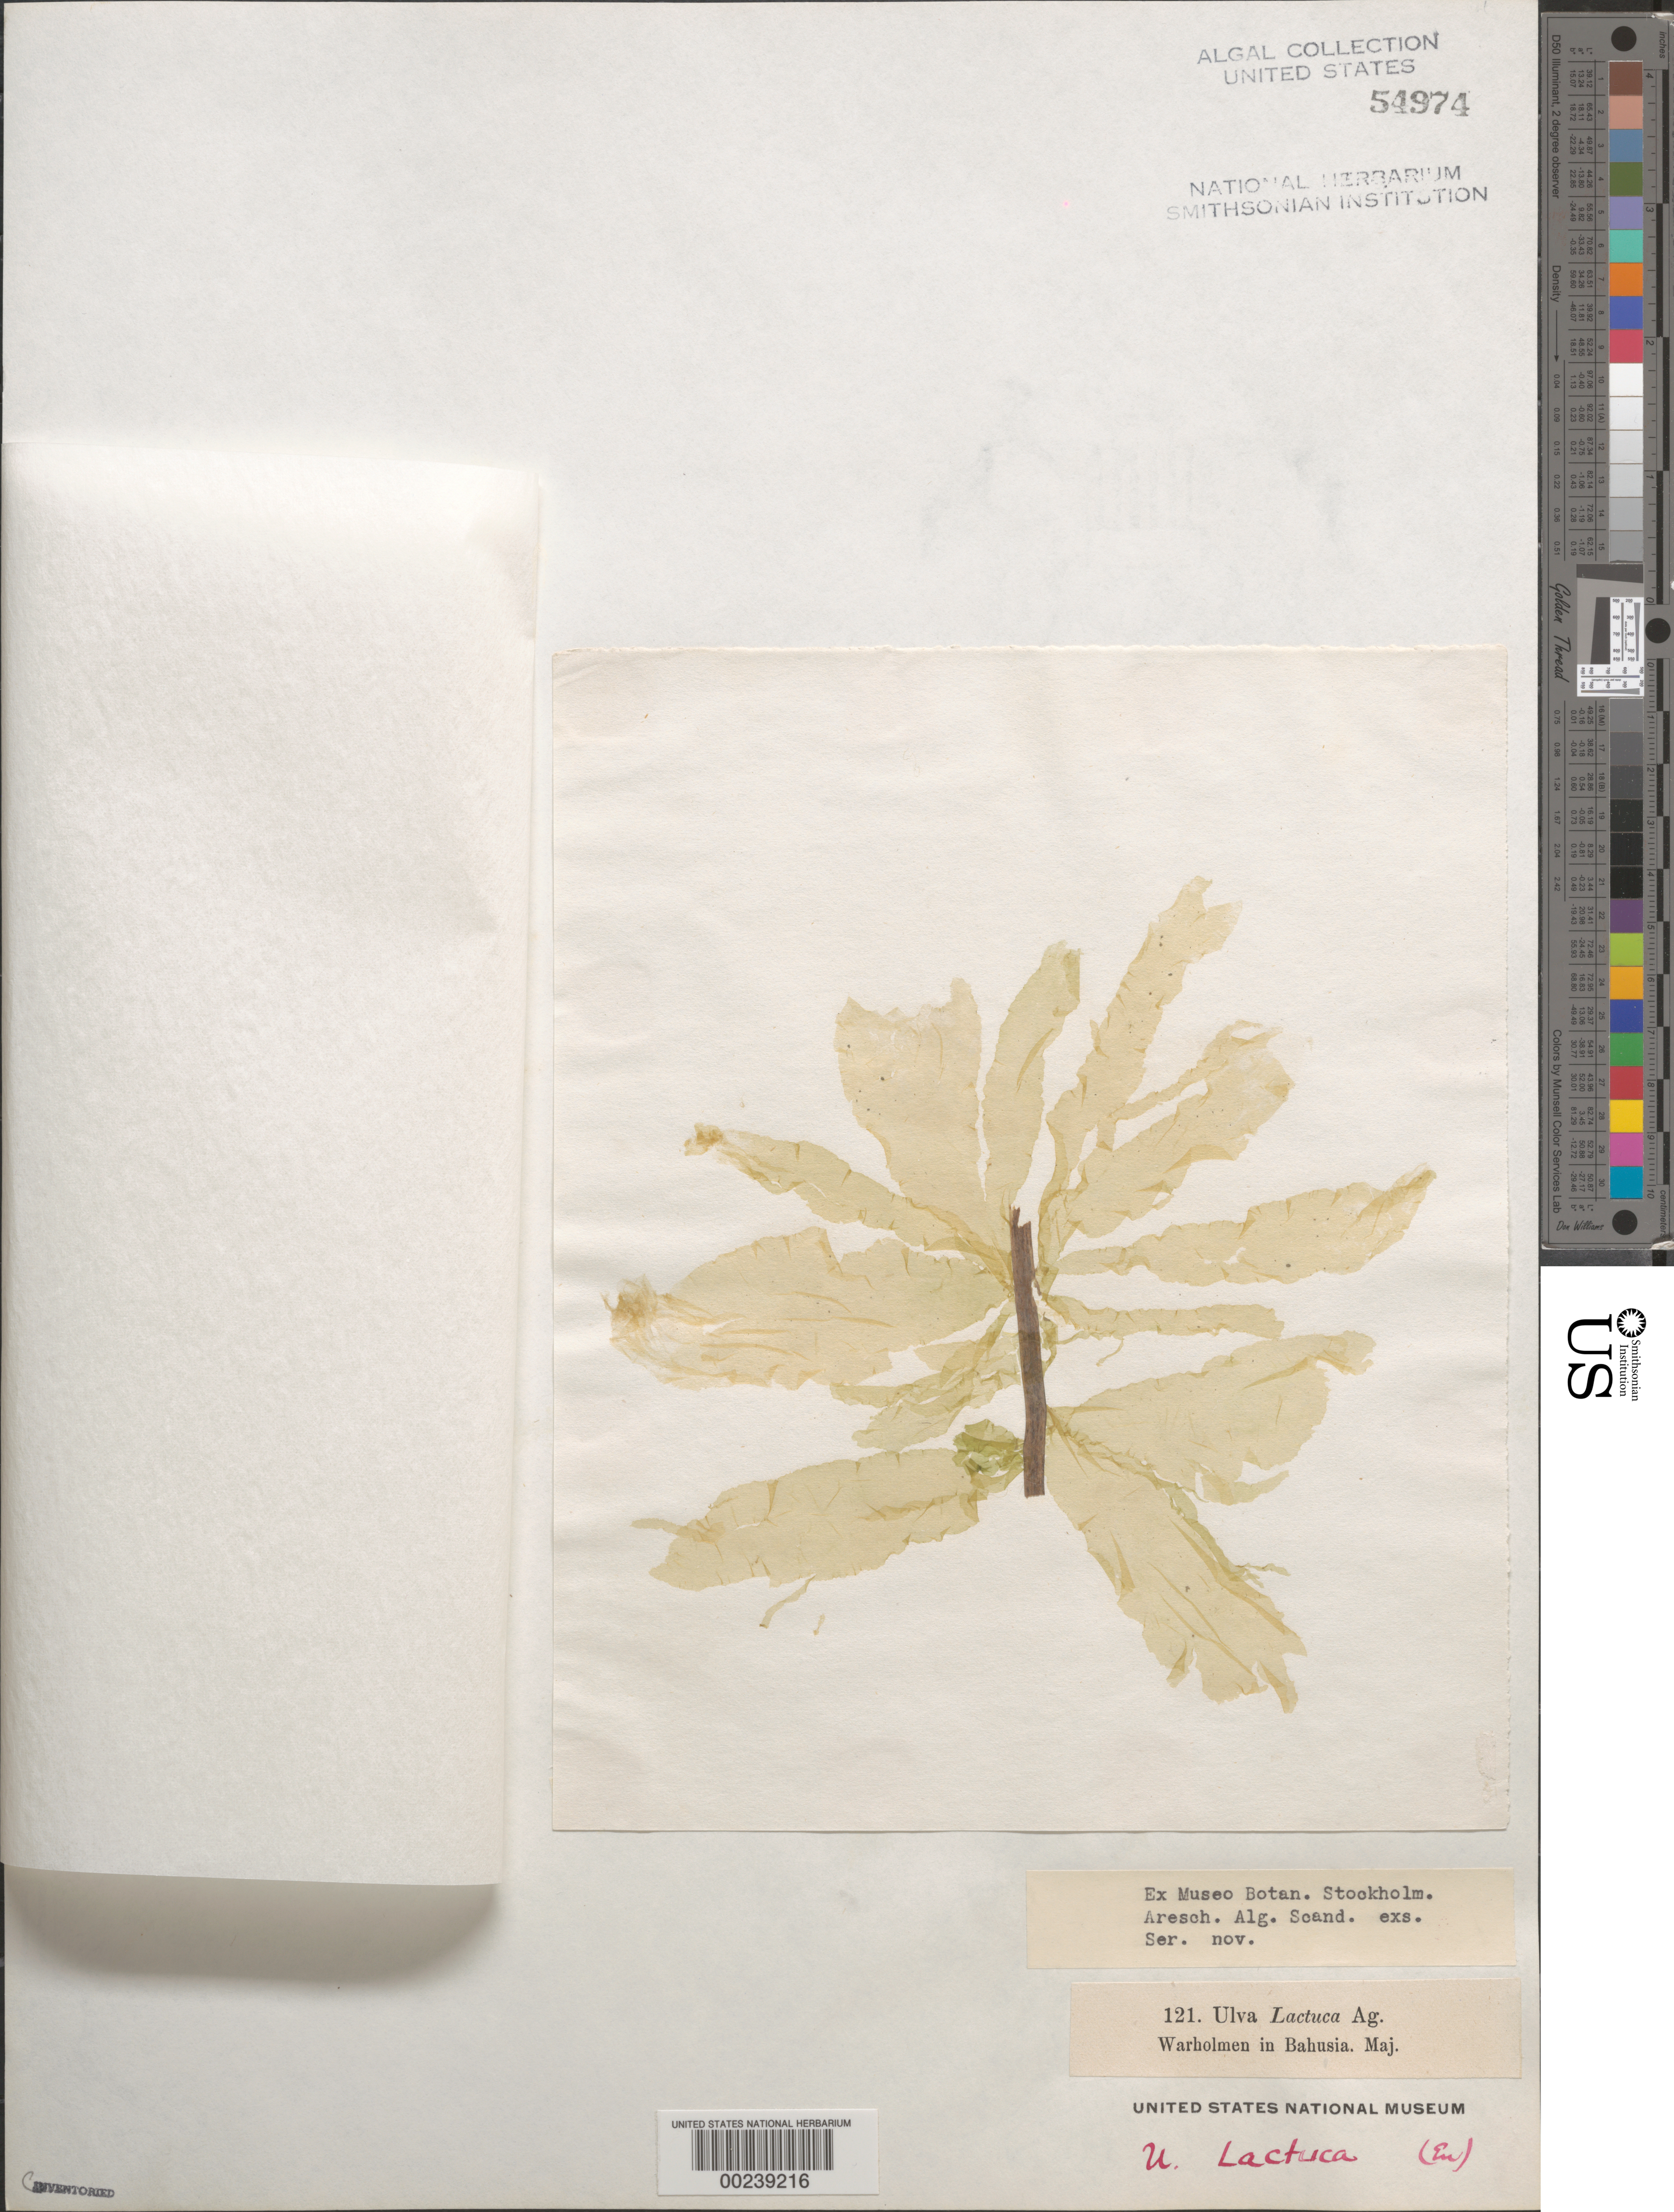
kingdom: Plantae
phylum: Chlorophyta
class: Ulvophyceae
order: Ulvales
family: Ulvaceae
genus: Ulva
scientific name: Ulva lactuca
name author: L.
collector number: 121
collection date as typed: May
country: Sweden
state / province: Västra Götaland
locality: Varholm (warholmen), bohuslan (bahusia)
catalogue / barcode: US 54974